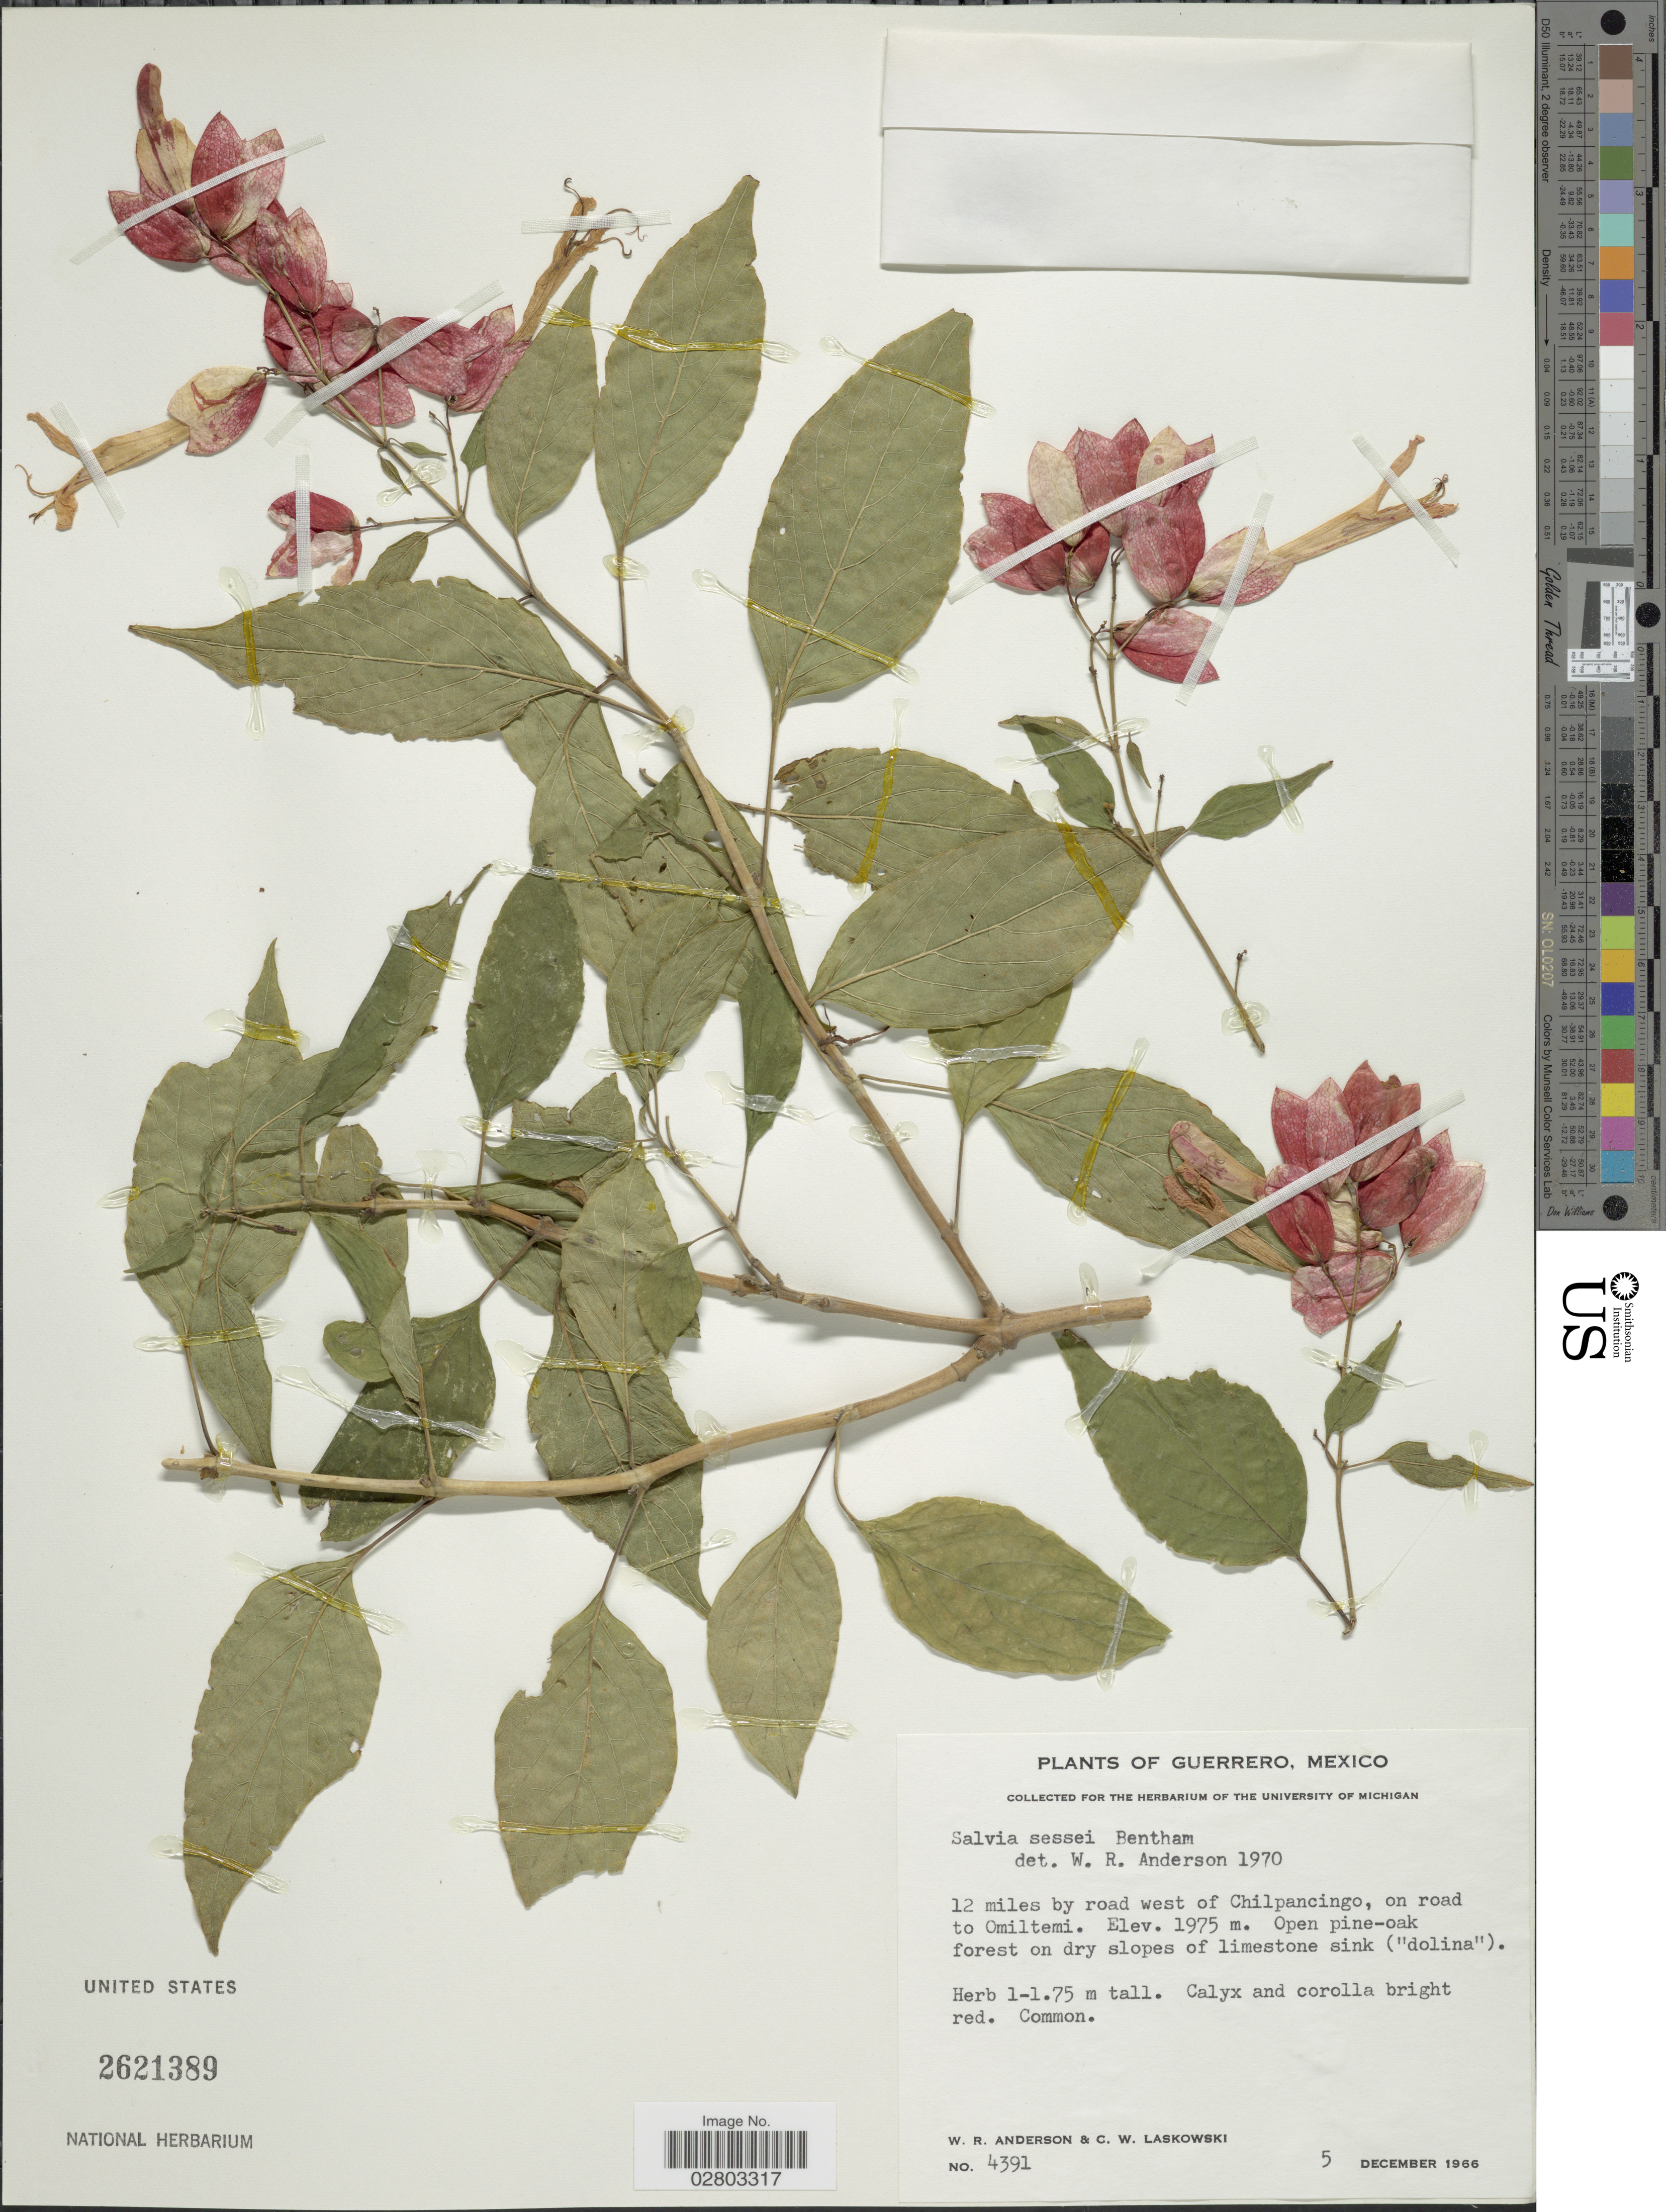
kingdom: Plantae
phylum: Tracheophyta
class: Magnoliopsida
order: Lamiales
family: Lamiaceae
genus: Salvia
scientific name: Salvia sessei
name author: Benth.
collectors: W. Anderson & C. Laskowski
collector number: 4391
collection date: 1966-12-05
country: Mexico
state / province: Guerrero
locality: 12 miles by road west of Chilpancingo, on road to Omiltemi.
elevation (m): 1975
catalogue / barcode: US 2621389